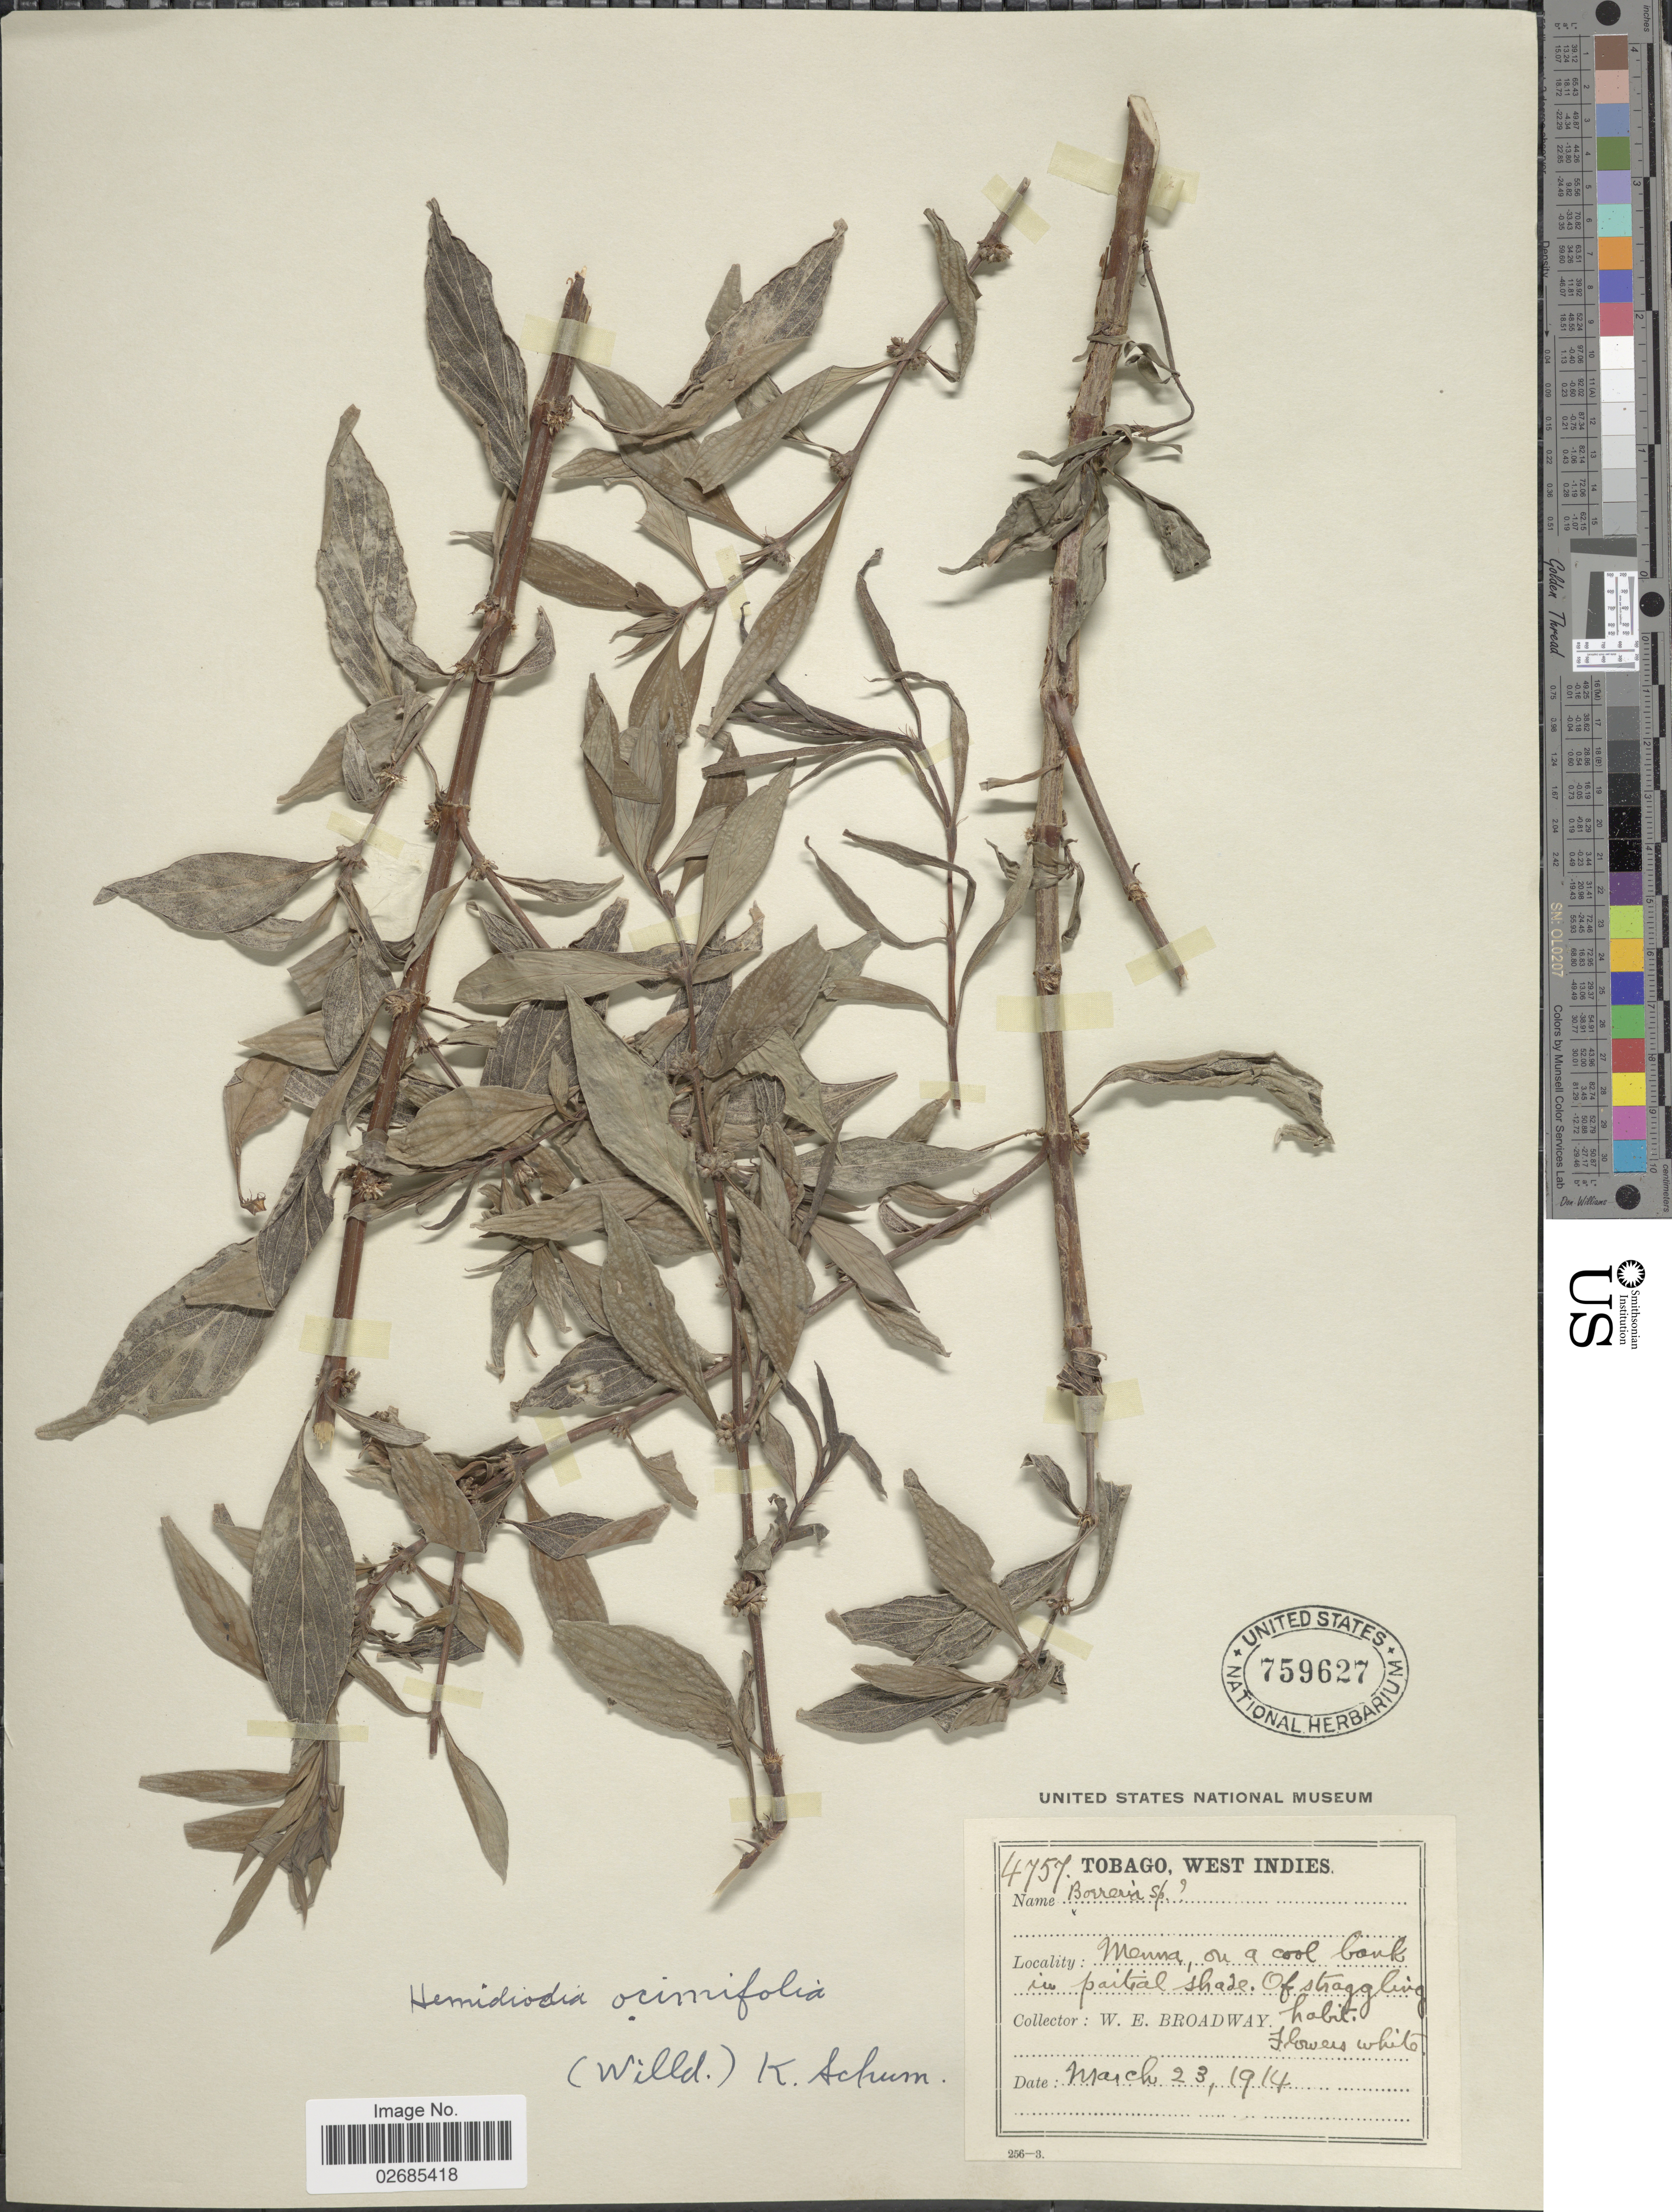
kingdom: Plantae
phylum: Tracheophyta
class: Magnoliopsida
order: Gentianales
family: Rubiaceae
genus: Hemidiodia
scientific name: Hemidiodia ocimifolia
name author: (Willd.) K. Schum.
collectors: W. E. Broadway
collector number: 4757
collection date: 1914-03-23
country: Trinidad and Tobago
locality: Tobago, West Indies. Menna, on a cool bank in partial shade.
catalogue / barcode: US 759627